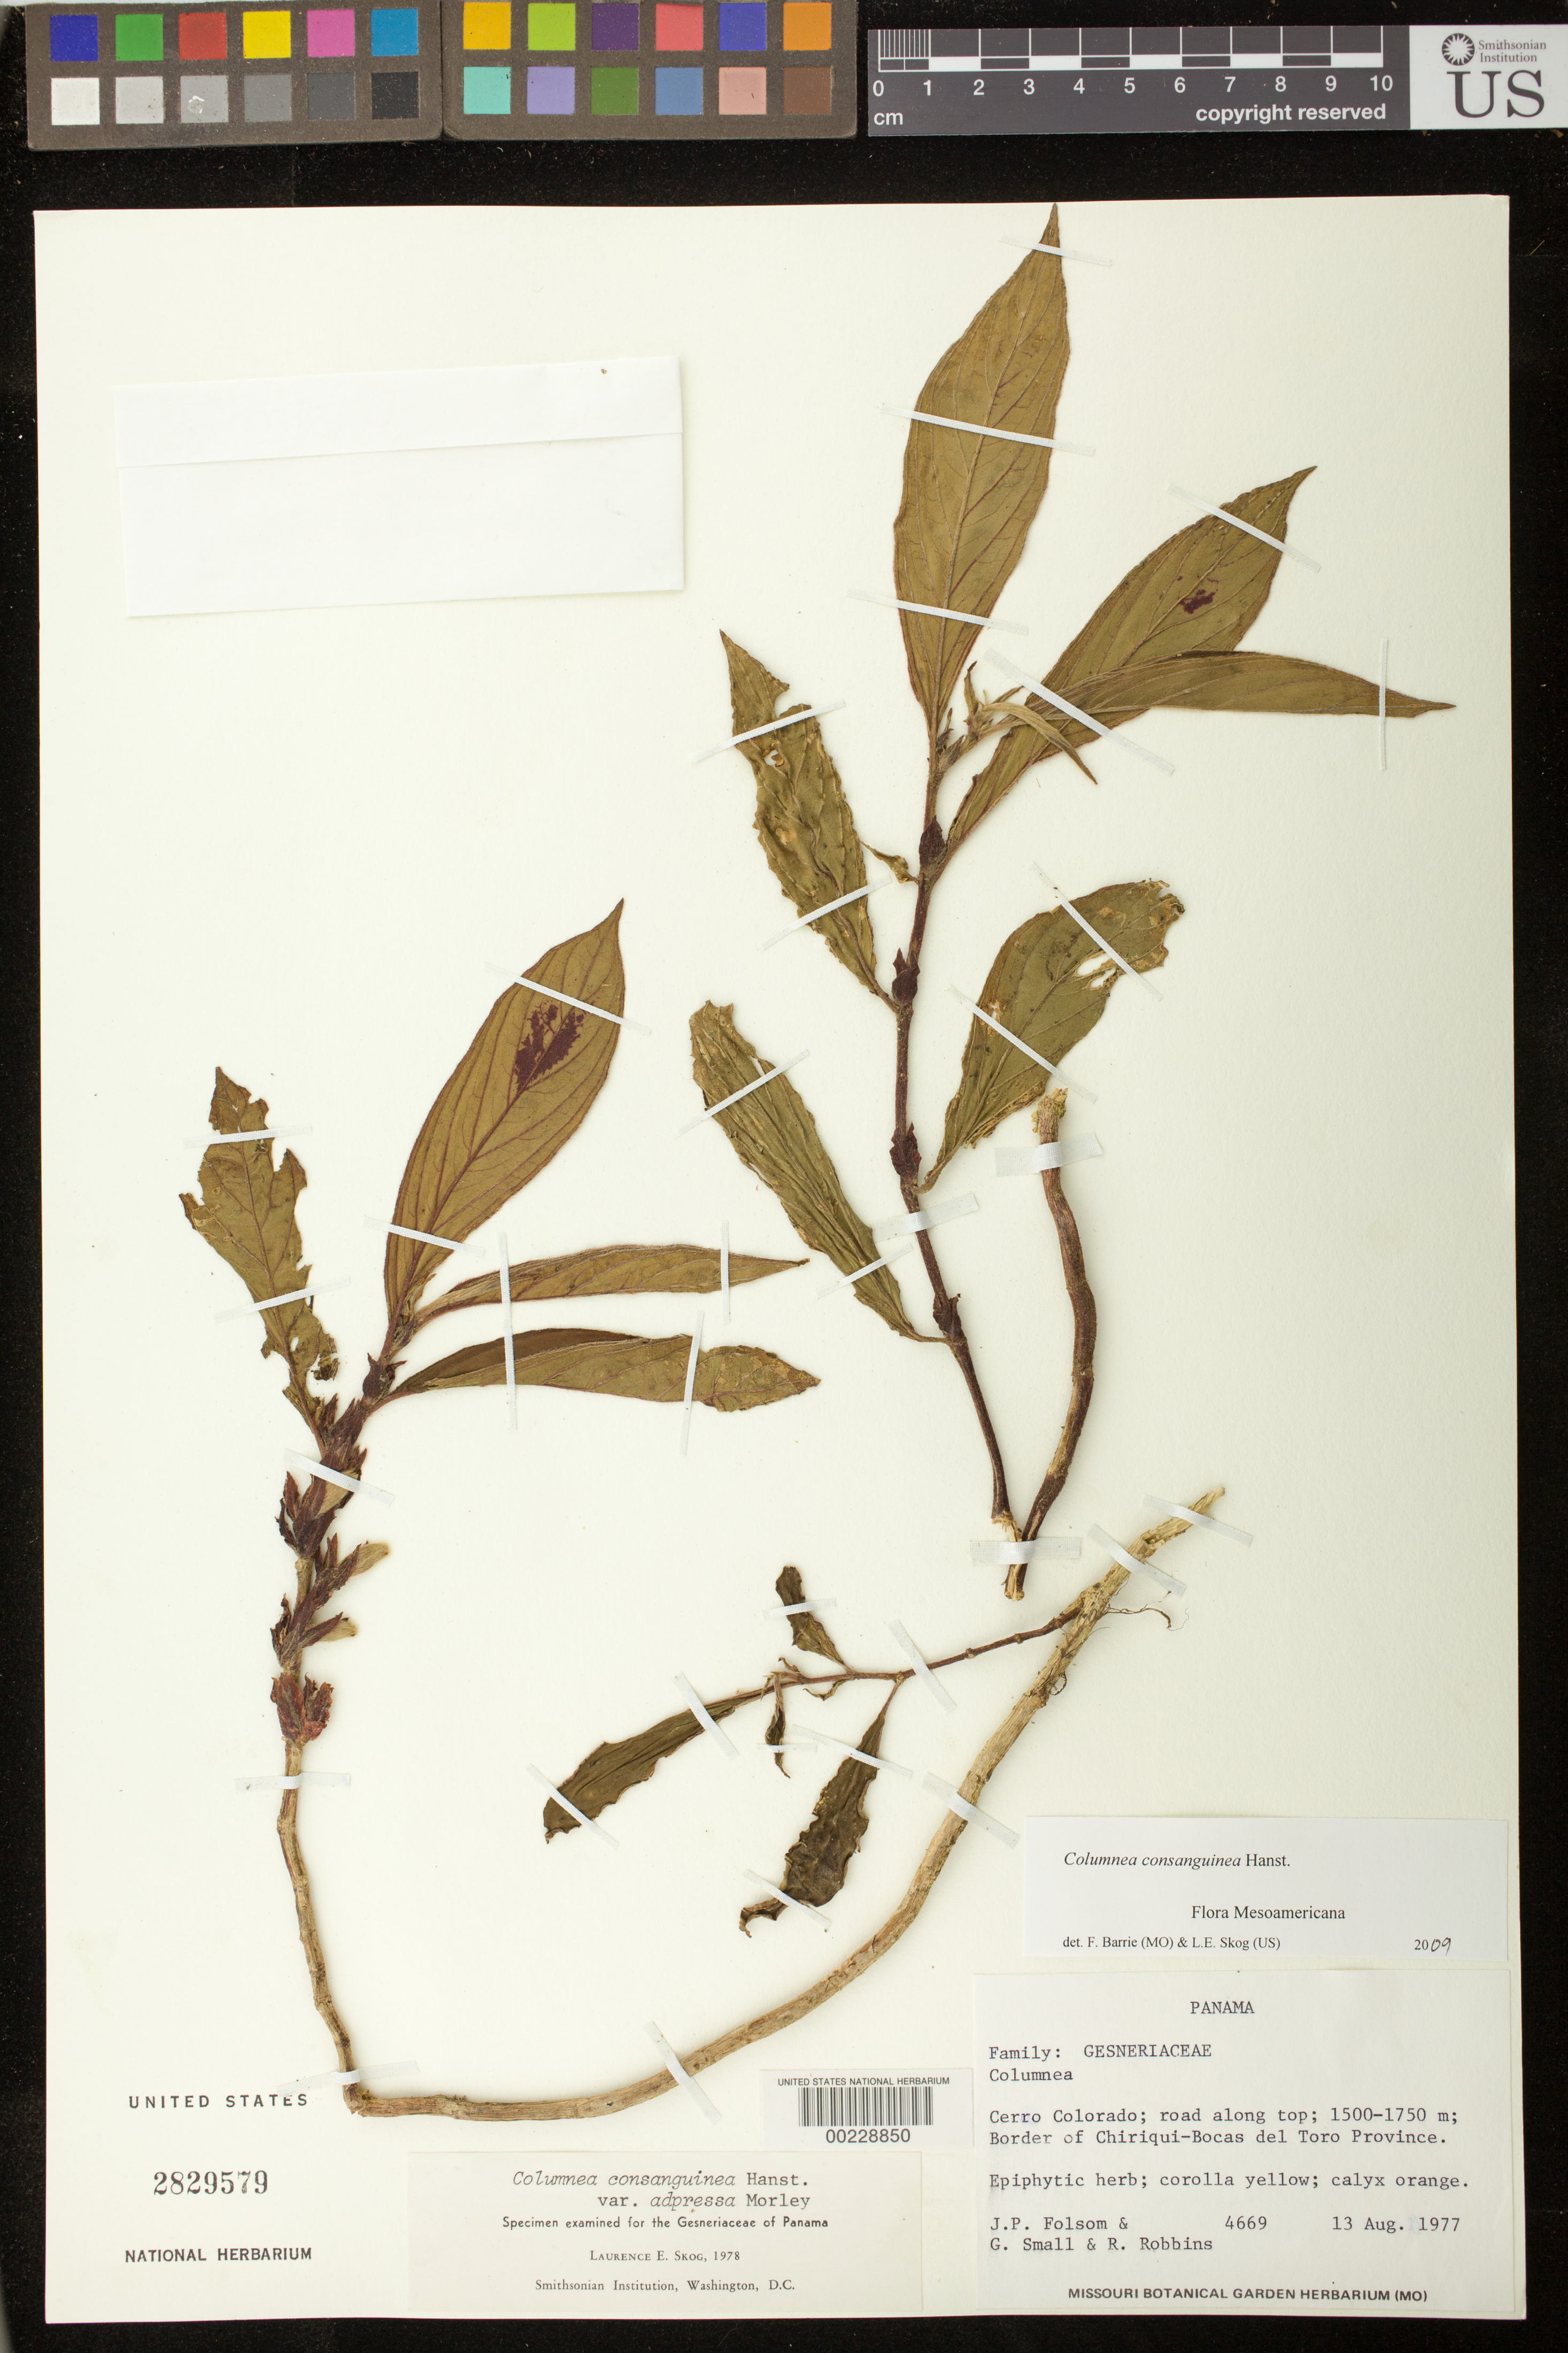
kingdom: Plantae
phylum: Tracheophyta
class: Magnoliopsida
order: Lamiales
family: Gesneriaceae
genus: Columnea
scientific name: Columnea consanguinea var. adpressa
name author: B.D. Morley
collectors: J. P. Folsom, G. Small & R. Robbins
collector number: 4669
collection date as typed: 13 Aug 1977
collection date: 1977-08-13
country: Panama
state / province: Bocas del Toro / Chiriquí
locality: Cerro Colorado, road along top, border of Chiriqui-Bocas del Toro province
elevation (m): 1500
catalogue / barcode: US 2829579